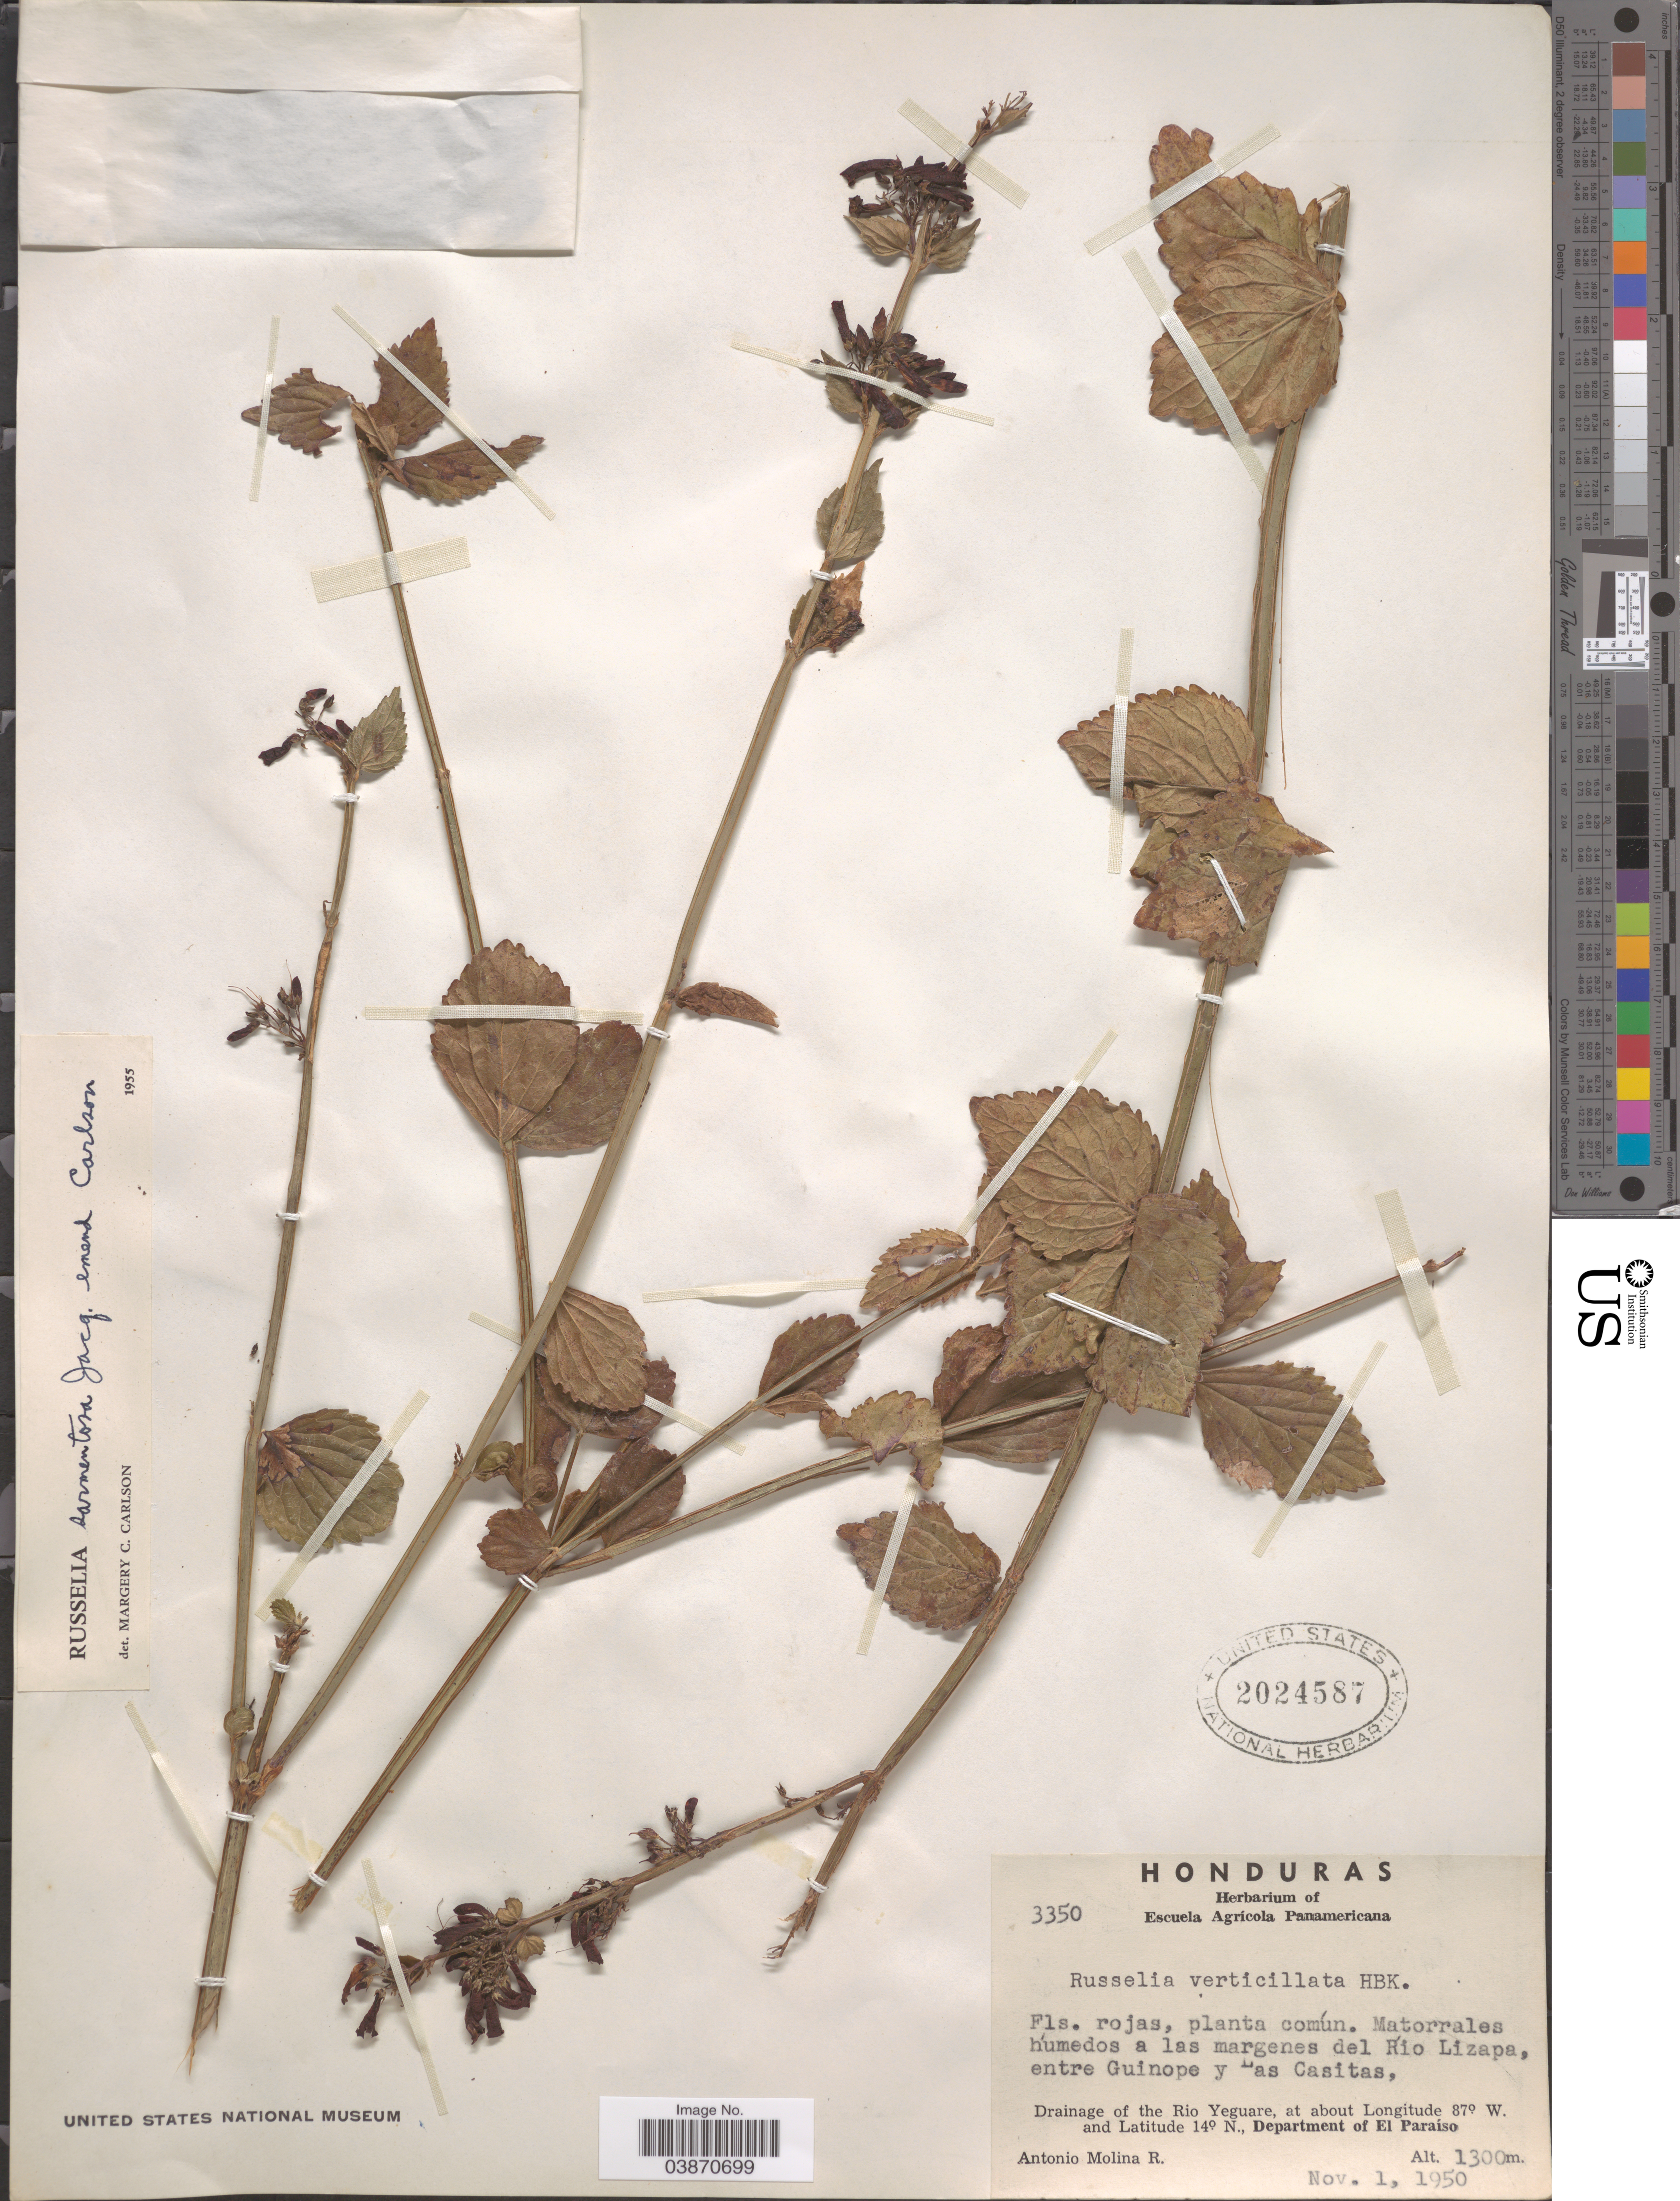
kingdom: Plantae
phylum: Tracheophyta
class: Magnoliopsida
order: Lamiales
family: Plantaginaceae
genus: Russelia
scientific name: Russelia sarmentosa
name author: Jacq.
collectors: A. Molina R.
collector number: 3350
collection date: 1950-11-01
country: Honduras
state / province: El Paraiso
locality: Matorrales húmedos a las margenes del Río Lizapa, entre Guinope y Las Casitas, Drainage of the Rio Yeguare, Department of El Paraíso.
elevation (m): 1300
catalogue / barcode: US 2024587